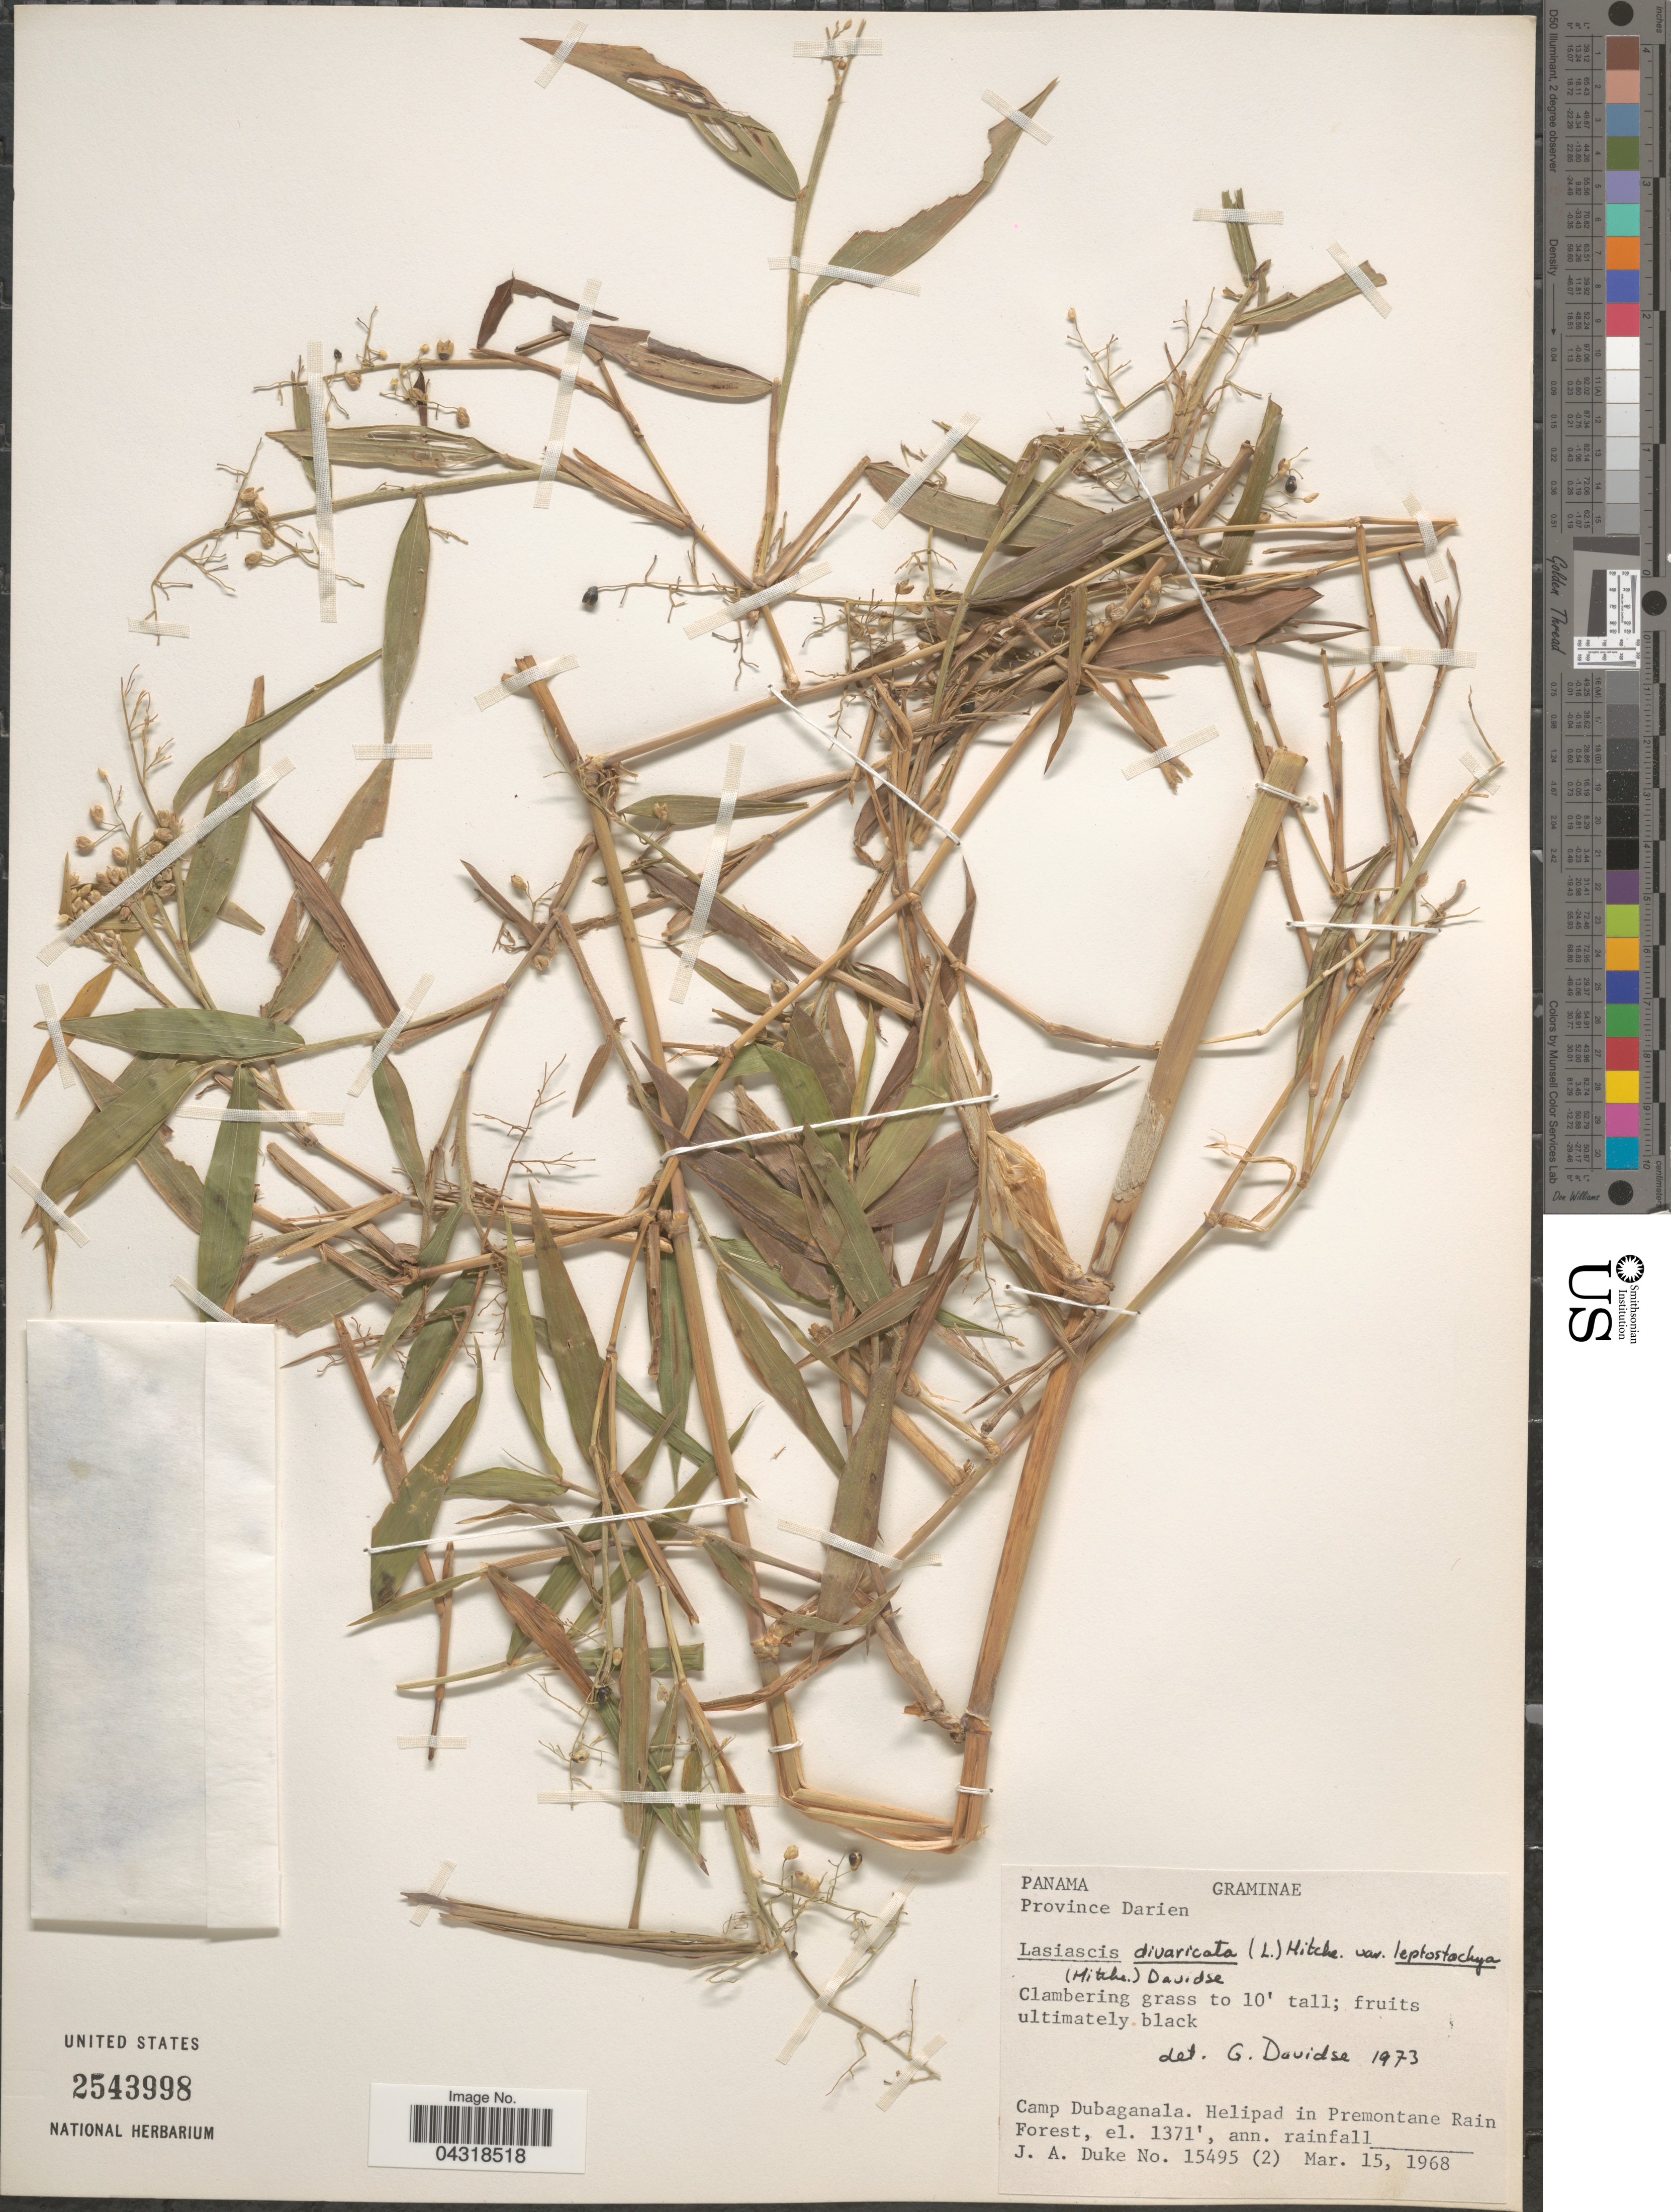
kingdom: Plantae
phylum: Tracheophyta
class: Liliopsida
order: Poales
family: Poaceae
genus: Lasiacis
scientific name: Lasiacis divaricata var. leptostachya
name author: (Hitchc.) Davidse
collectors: J. A. Duke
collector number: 15495/2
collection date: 1968-03-15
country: Panama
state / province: Darien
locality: Camp Dubaganala. Helipad in Premontane Rain Forest.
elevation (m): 418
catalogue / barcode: US 2543998